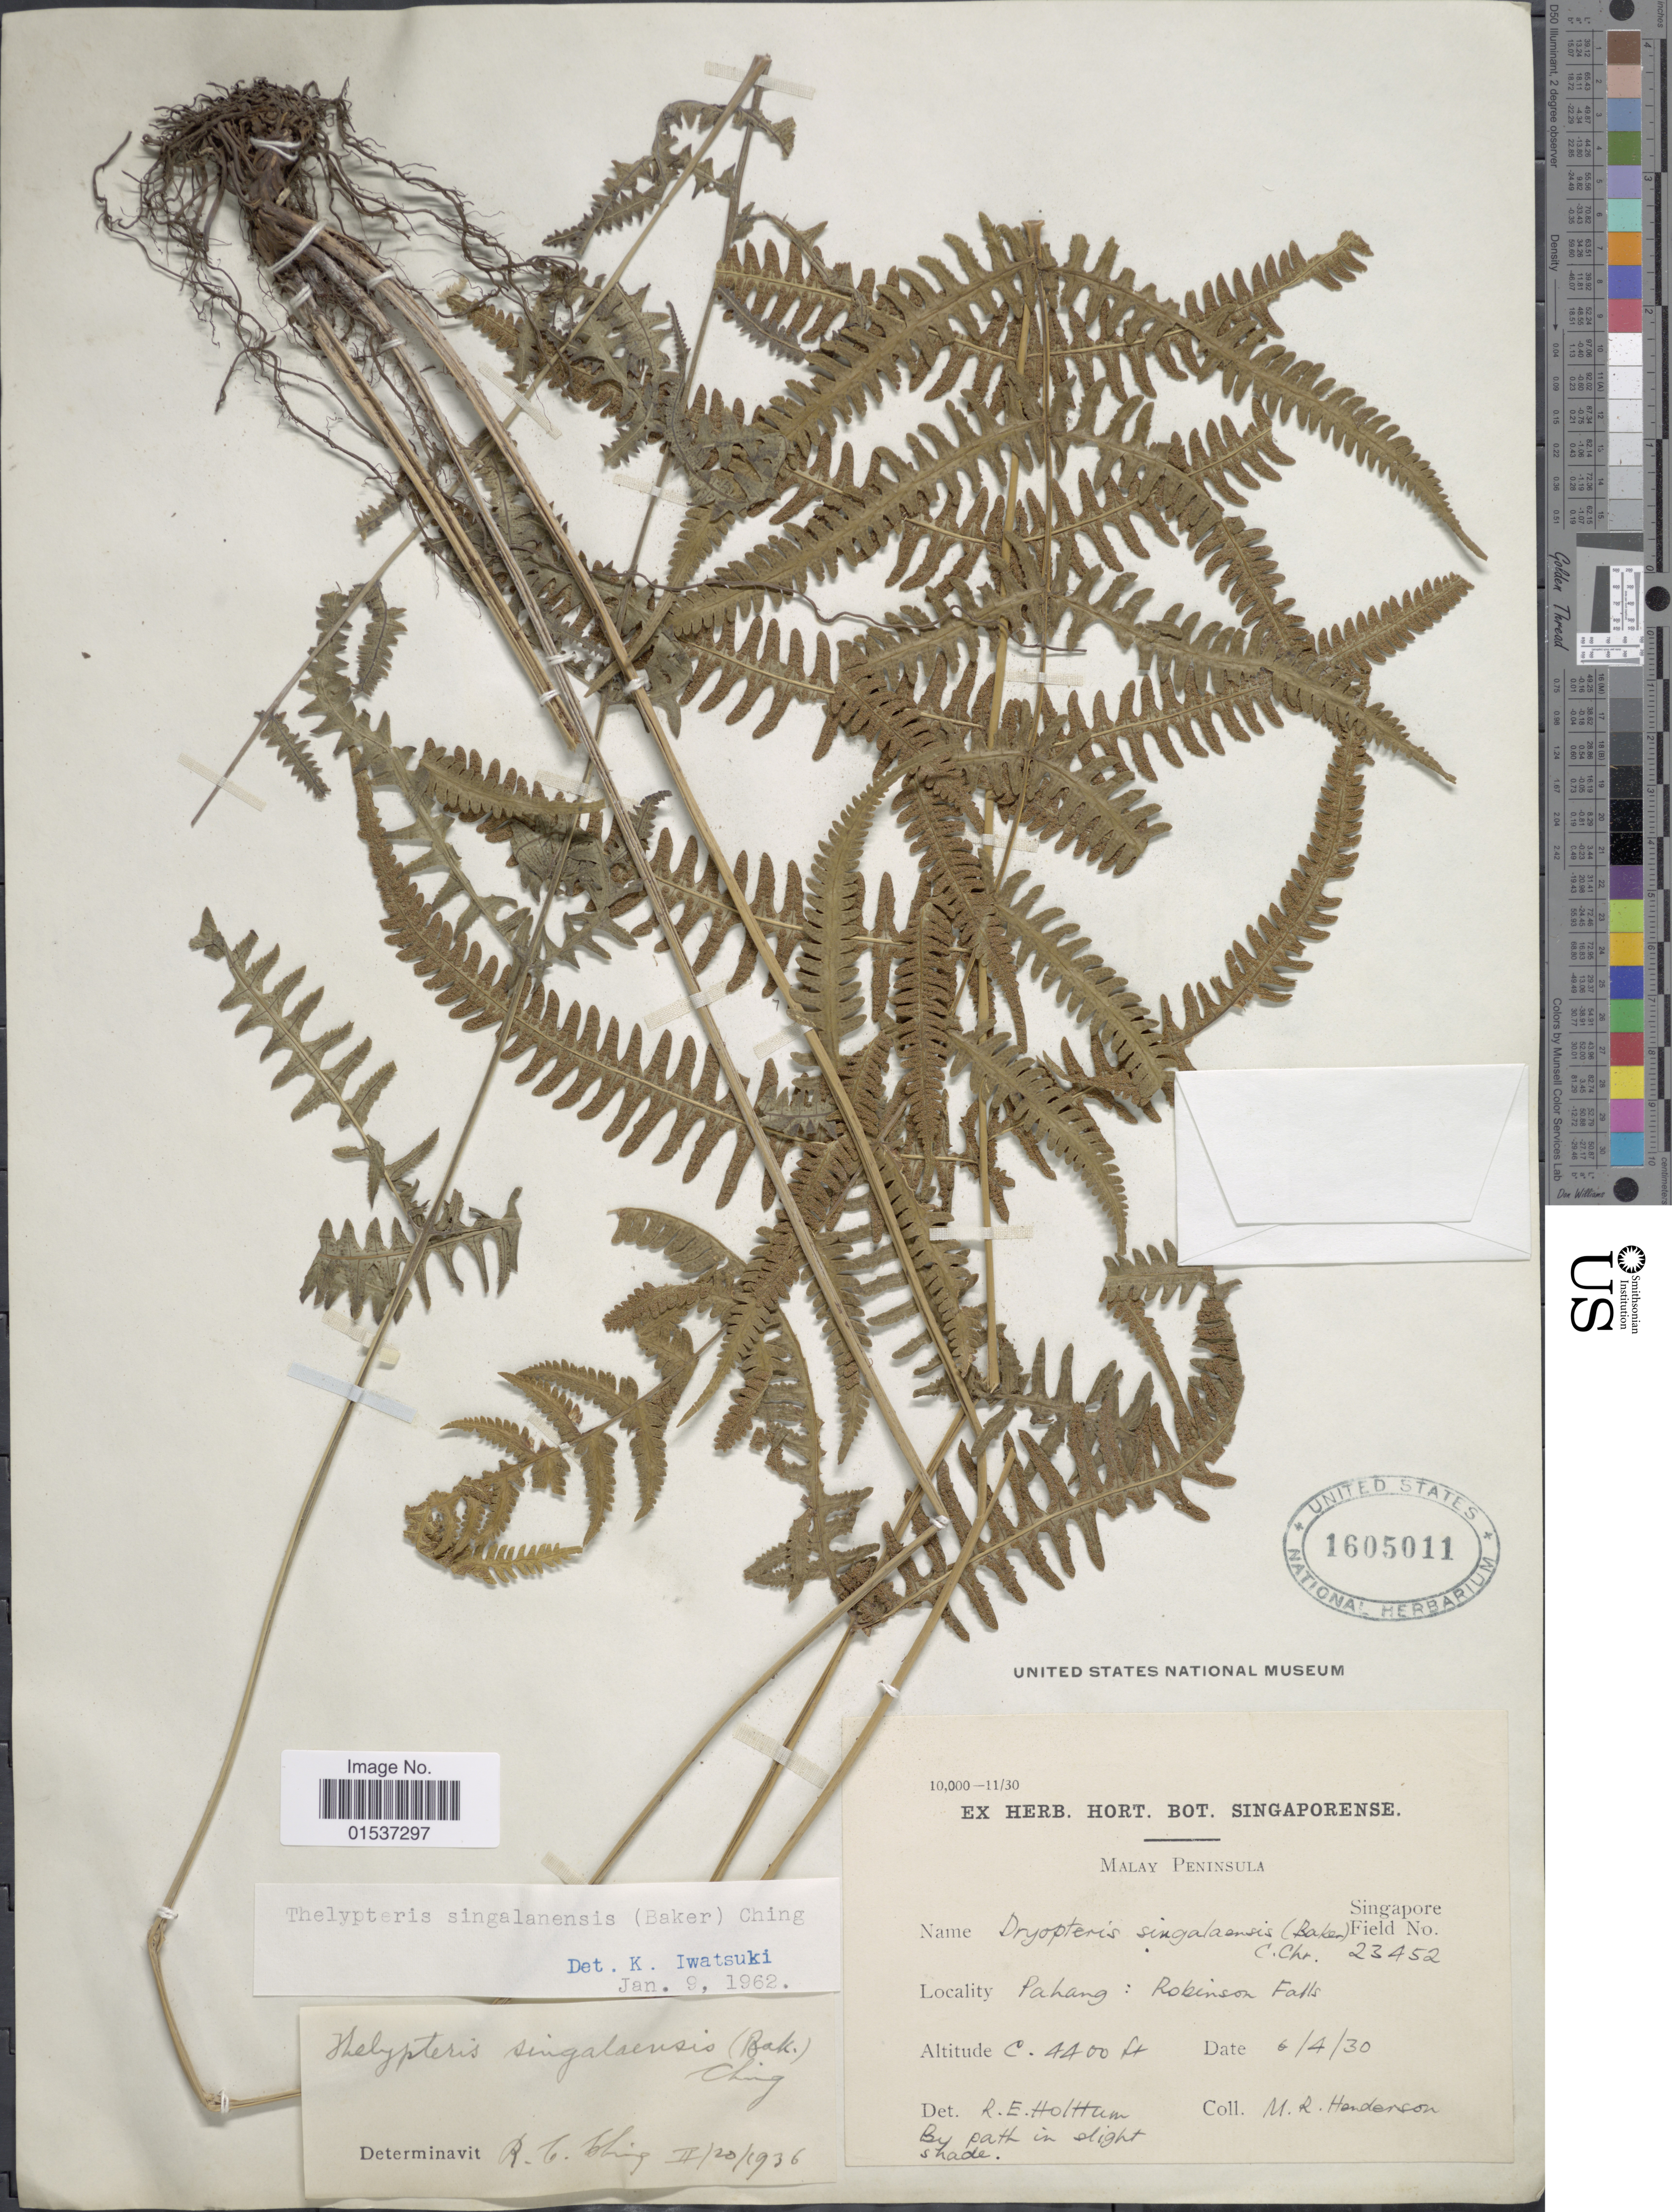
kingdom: Plantae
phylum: Tracheophyta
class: Polypodiopsida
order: Polypodiales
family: Thelypteridaceae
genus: Metathelypteris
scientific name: Metathelypteris singalanensis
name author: (Baker) Ching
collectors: M. Henderson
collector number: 23452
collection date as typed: Transcribed d/m/y: 6/4/30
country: Malaysia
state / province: Pahang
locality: Malay Peninsula. Pahang: Robinson Falls.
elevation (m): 1341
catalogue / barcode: US 1605011